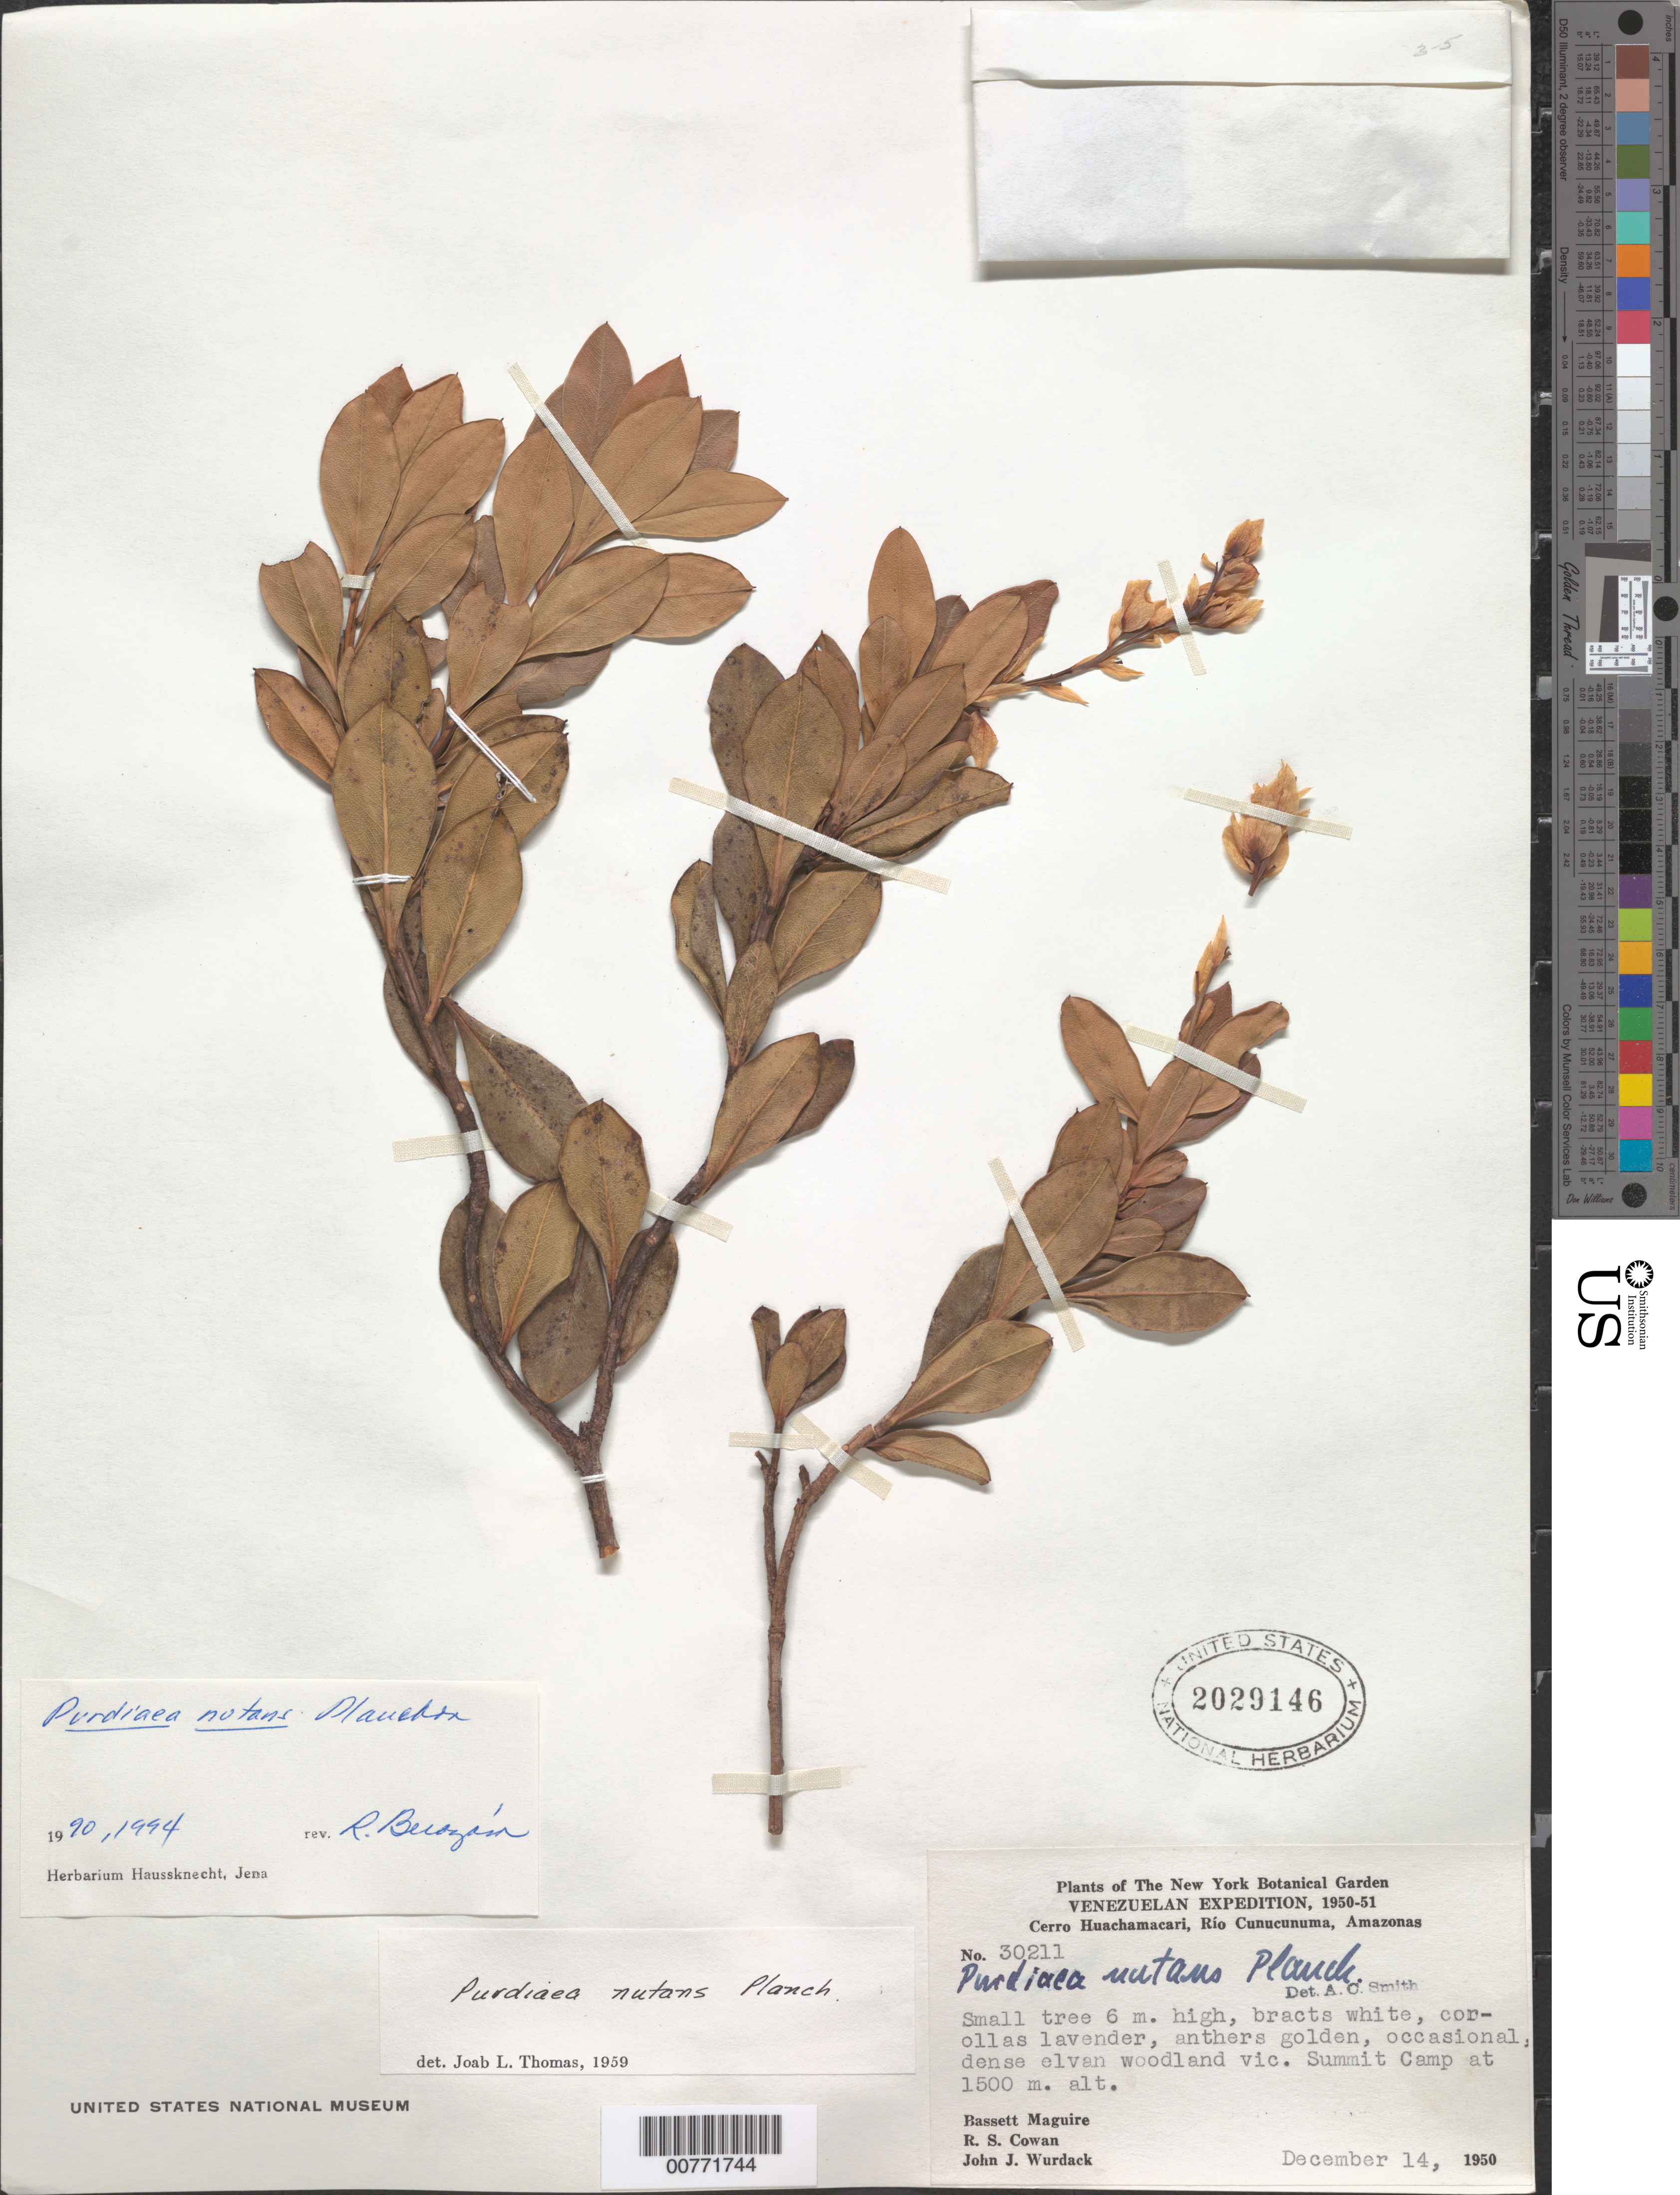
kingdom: Plantae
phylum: Tracheophyta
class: Magnoliopsida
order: Ericales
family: Clethraceae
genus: Purdiaea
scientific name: Purdiaea nutans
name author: Planch.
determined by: Berozain, R.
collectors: B. Maguire, R. S. Cowan & J. J. Wurdack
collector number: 30211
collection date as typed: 14-Dec-50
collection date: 1950-12-14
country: Venezuela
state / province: Amazonas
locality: Cerro Huachamacari, Río Cunucunuma, Summit Camp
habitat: Dense elvan woodland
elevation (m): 1500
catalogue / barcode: US 2029146